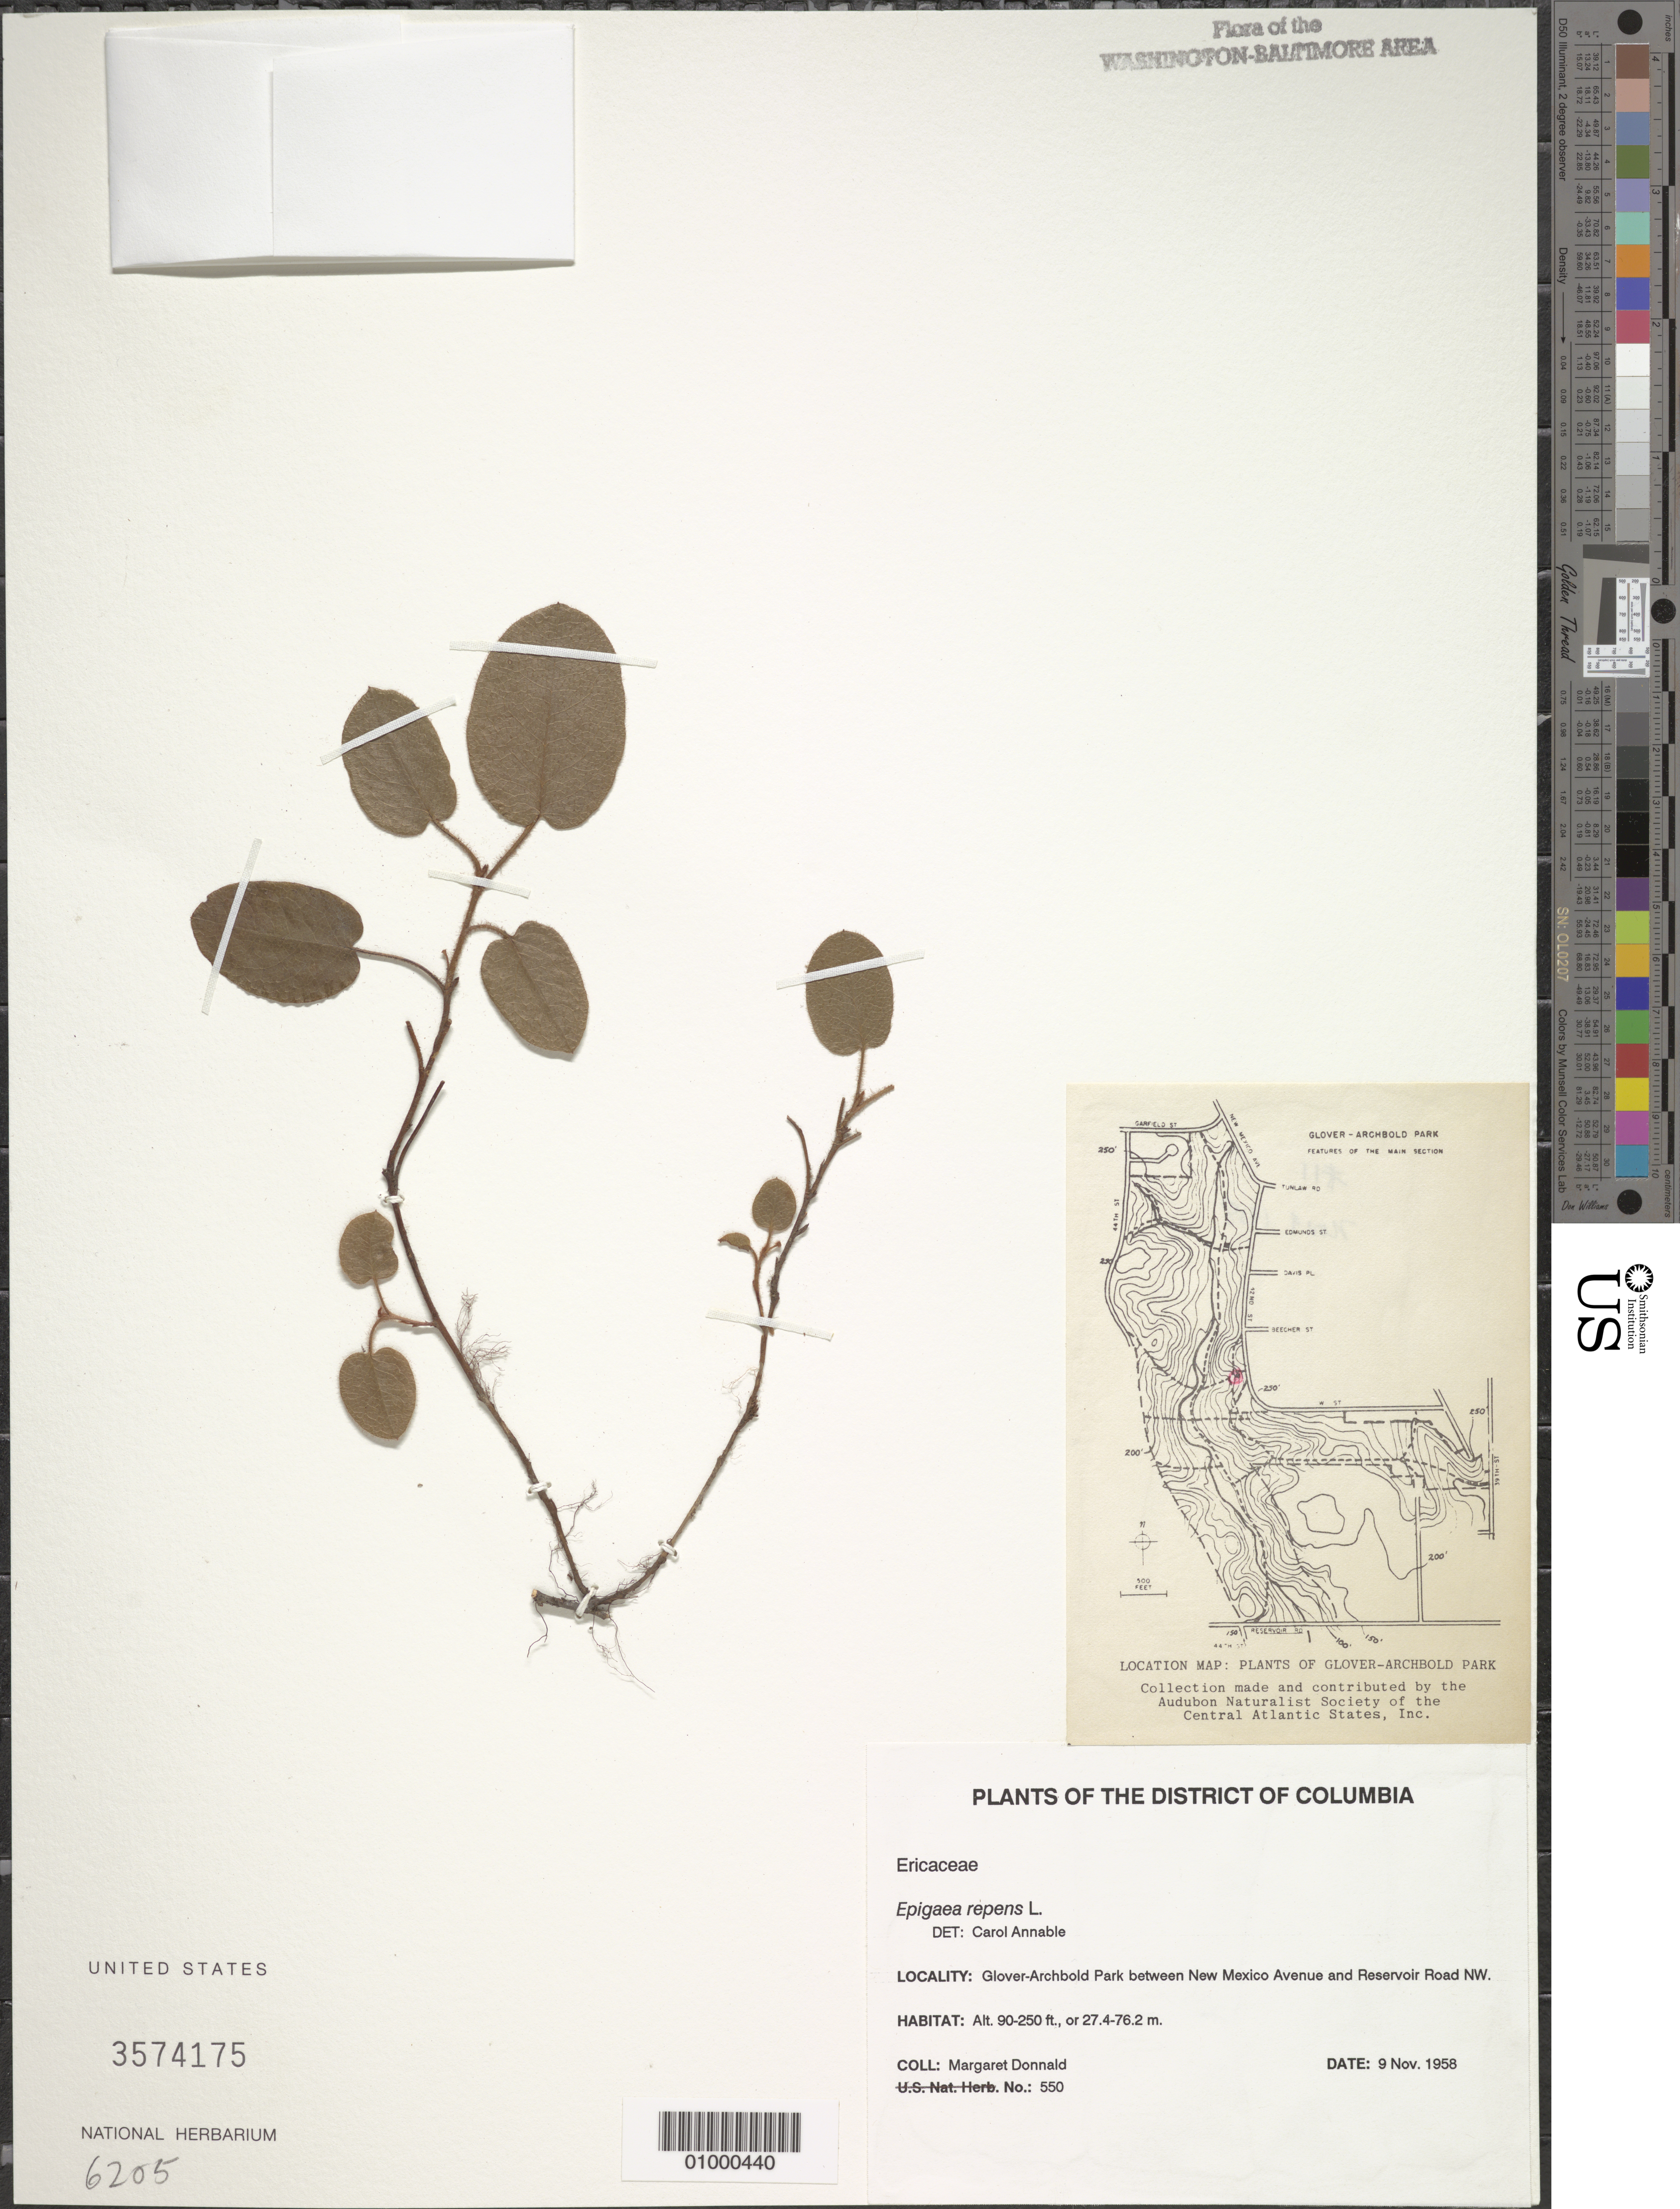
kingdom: Plantae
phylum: Tracheophyta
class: Magnoliopsida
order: Ericales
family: Ericaceae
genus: Epigaea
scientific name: Epigaea repens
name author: L.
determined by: Annable, C. R.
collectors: M. Donnald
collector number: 550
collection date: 1958-11-09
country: United States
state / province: District of Columbia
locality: Glover-Archbold Park between New Mexico Avenue and Reservoir Road NW.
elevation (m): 27.4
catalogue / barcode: US 3574175